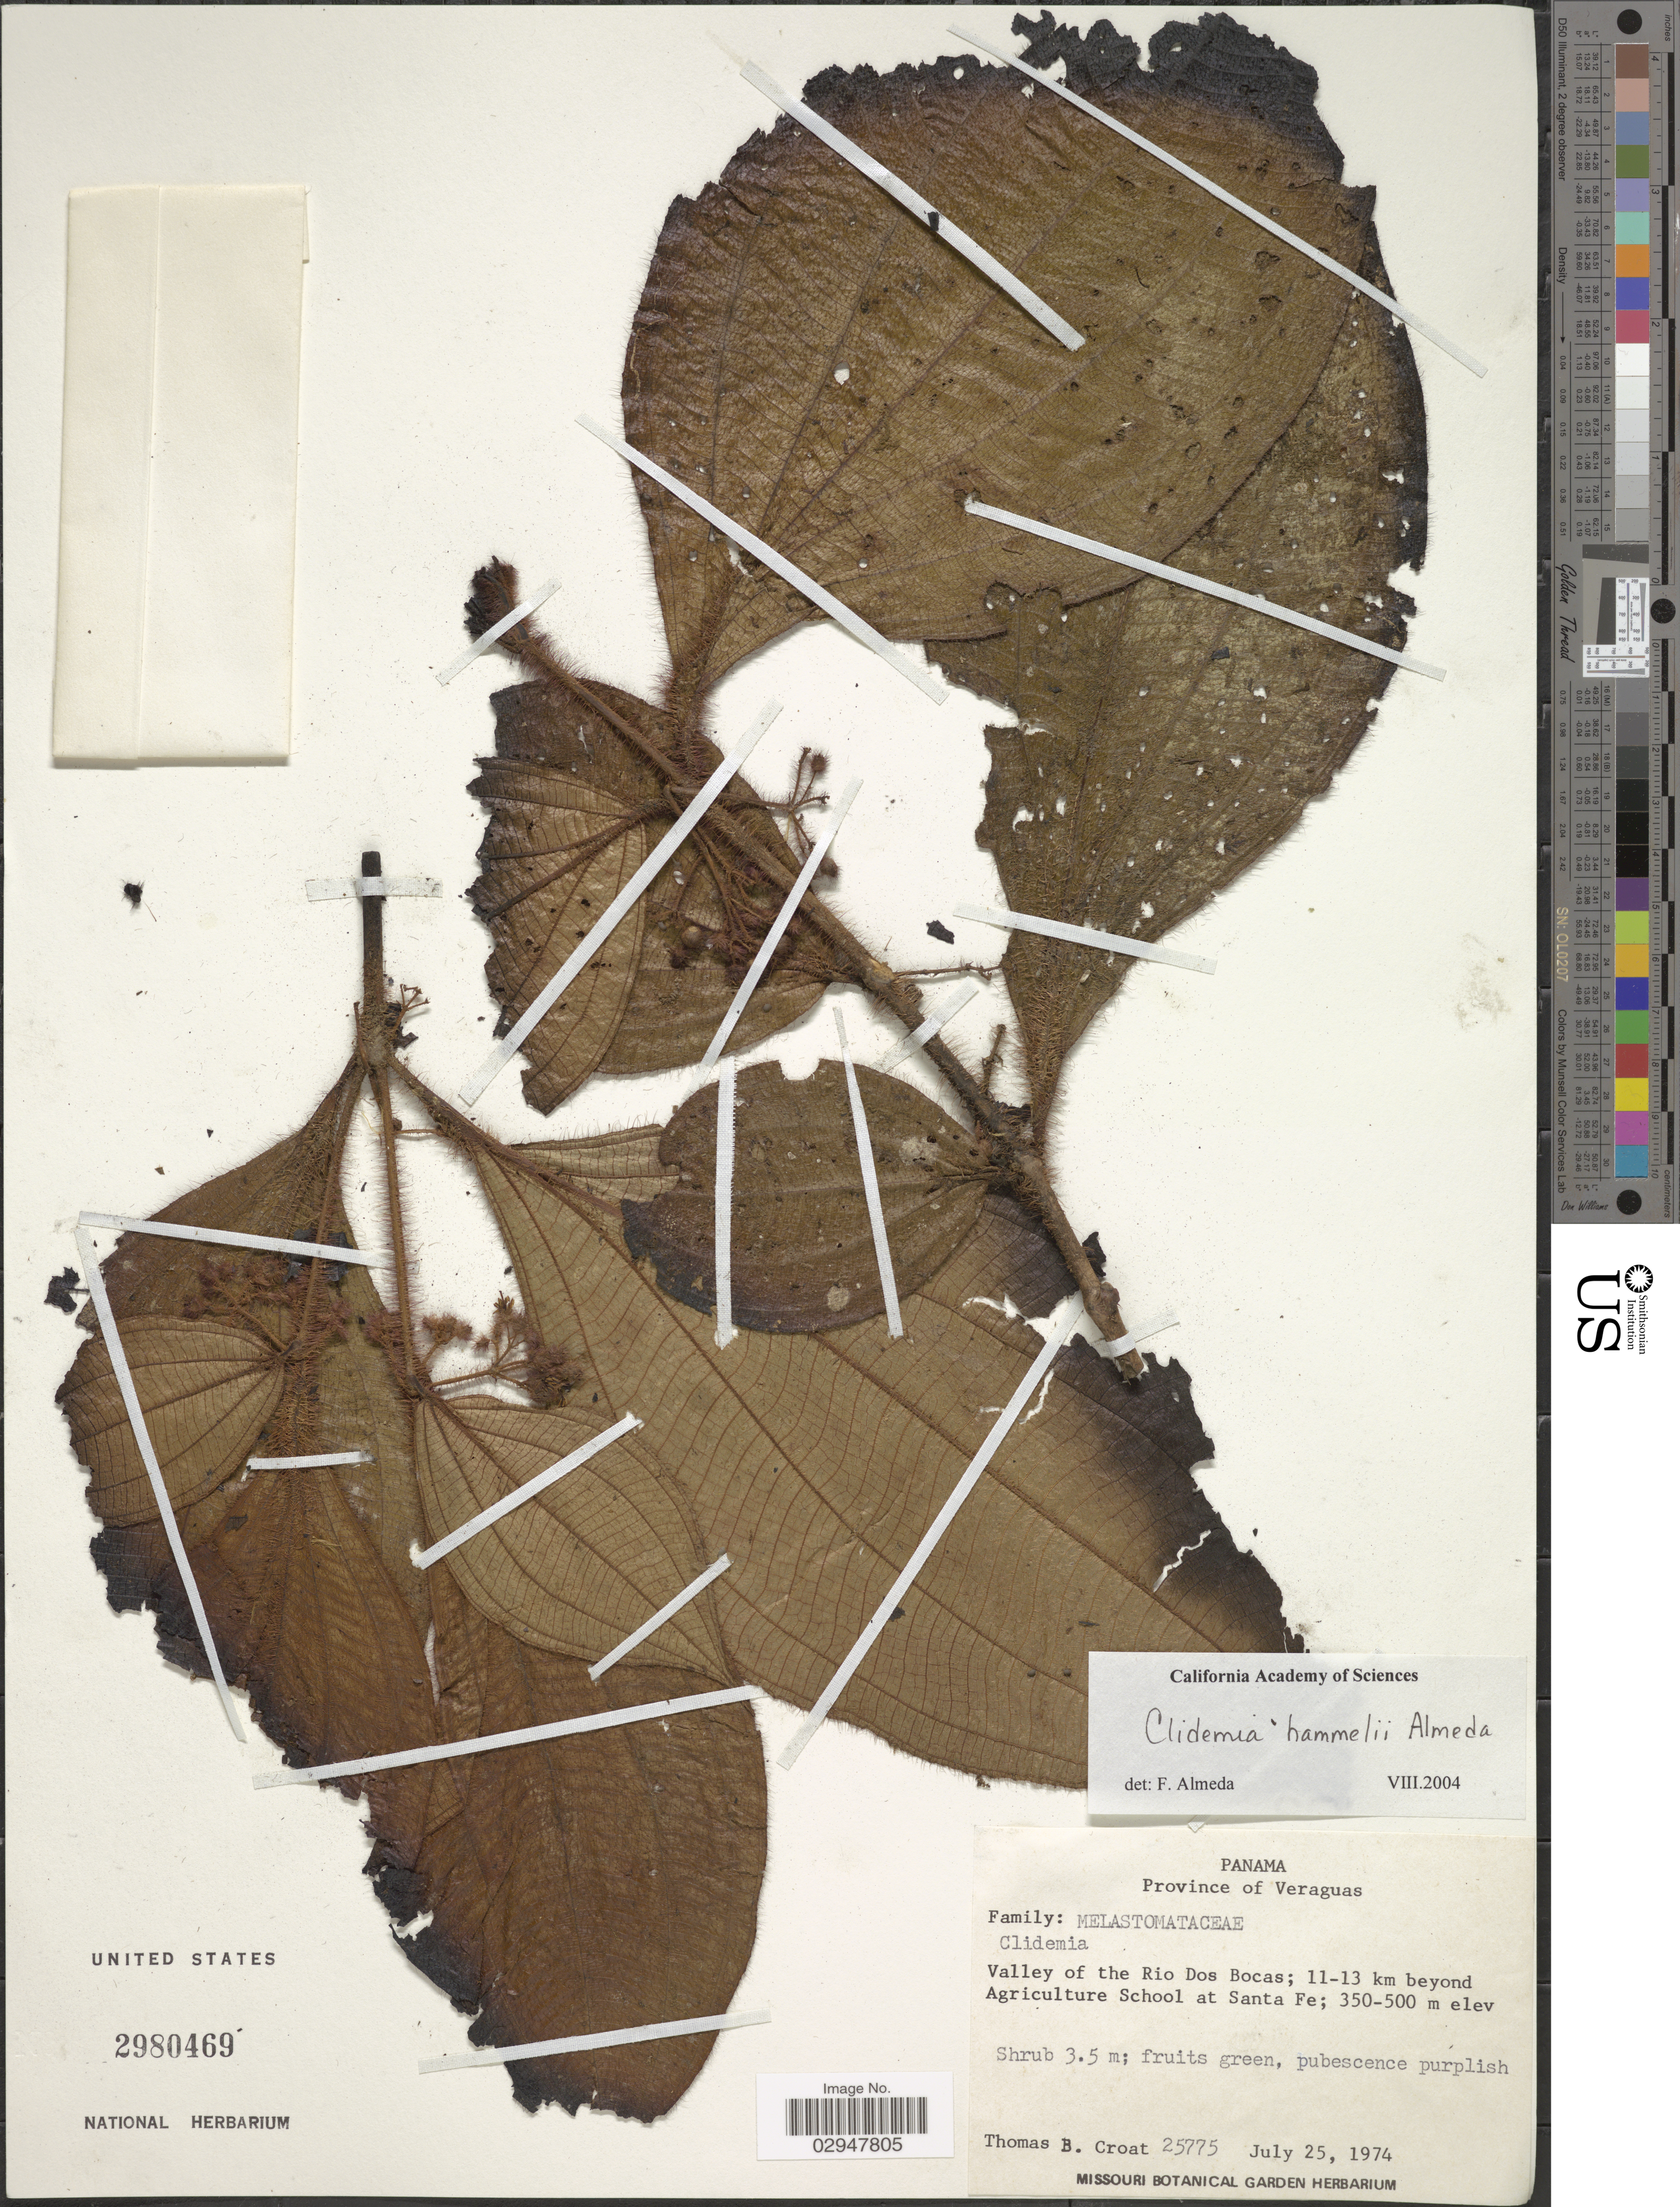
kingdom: Plantae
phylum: Tracheophyta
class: Magnoliopsida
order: Myrtales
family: Melastomataceae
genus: Clidemia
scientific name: Clidemia hammelii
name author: Almeda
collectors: T. B. Croat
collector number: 25775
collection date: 1974-07-25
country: Panama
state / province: Veraguas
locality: Valley of the Rio Dos Bocas; 11-13 km beyond Agriculture School at Santa Fe.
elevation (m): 350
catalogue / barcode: US 2980469